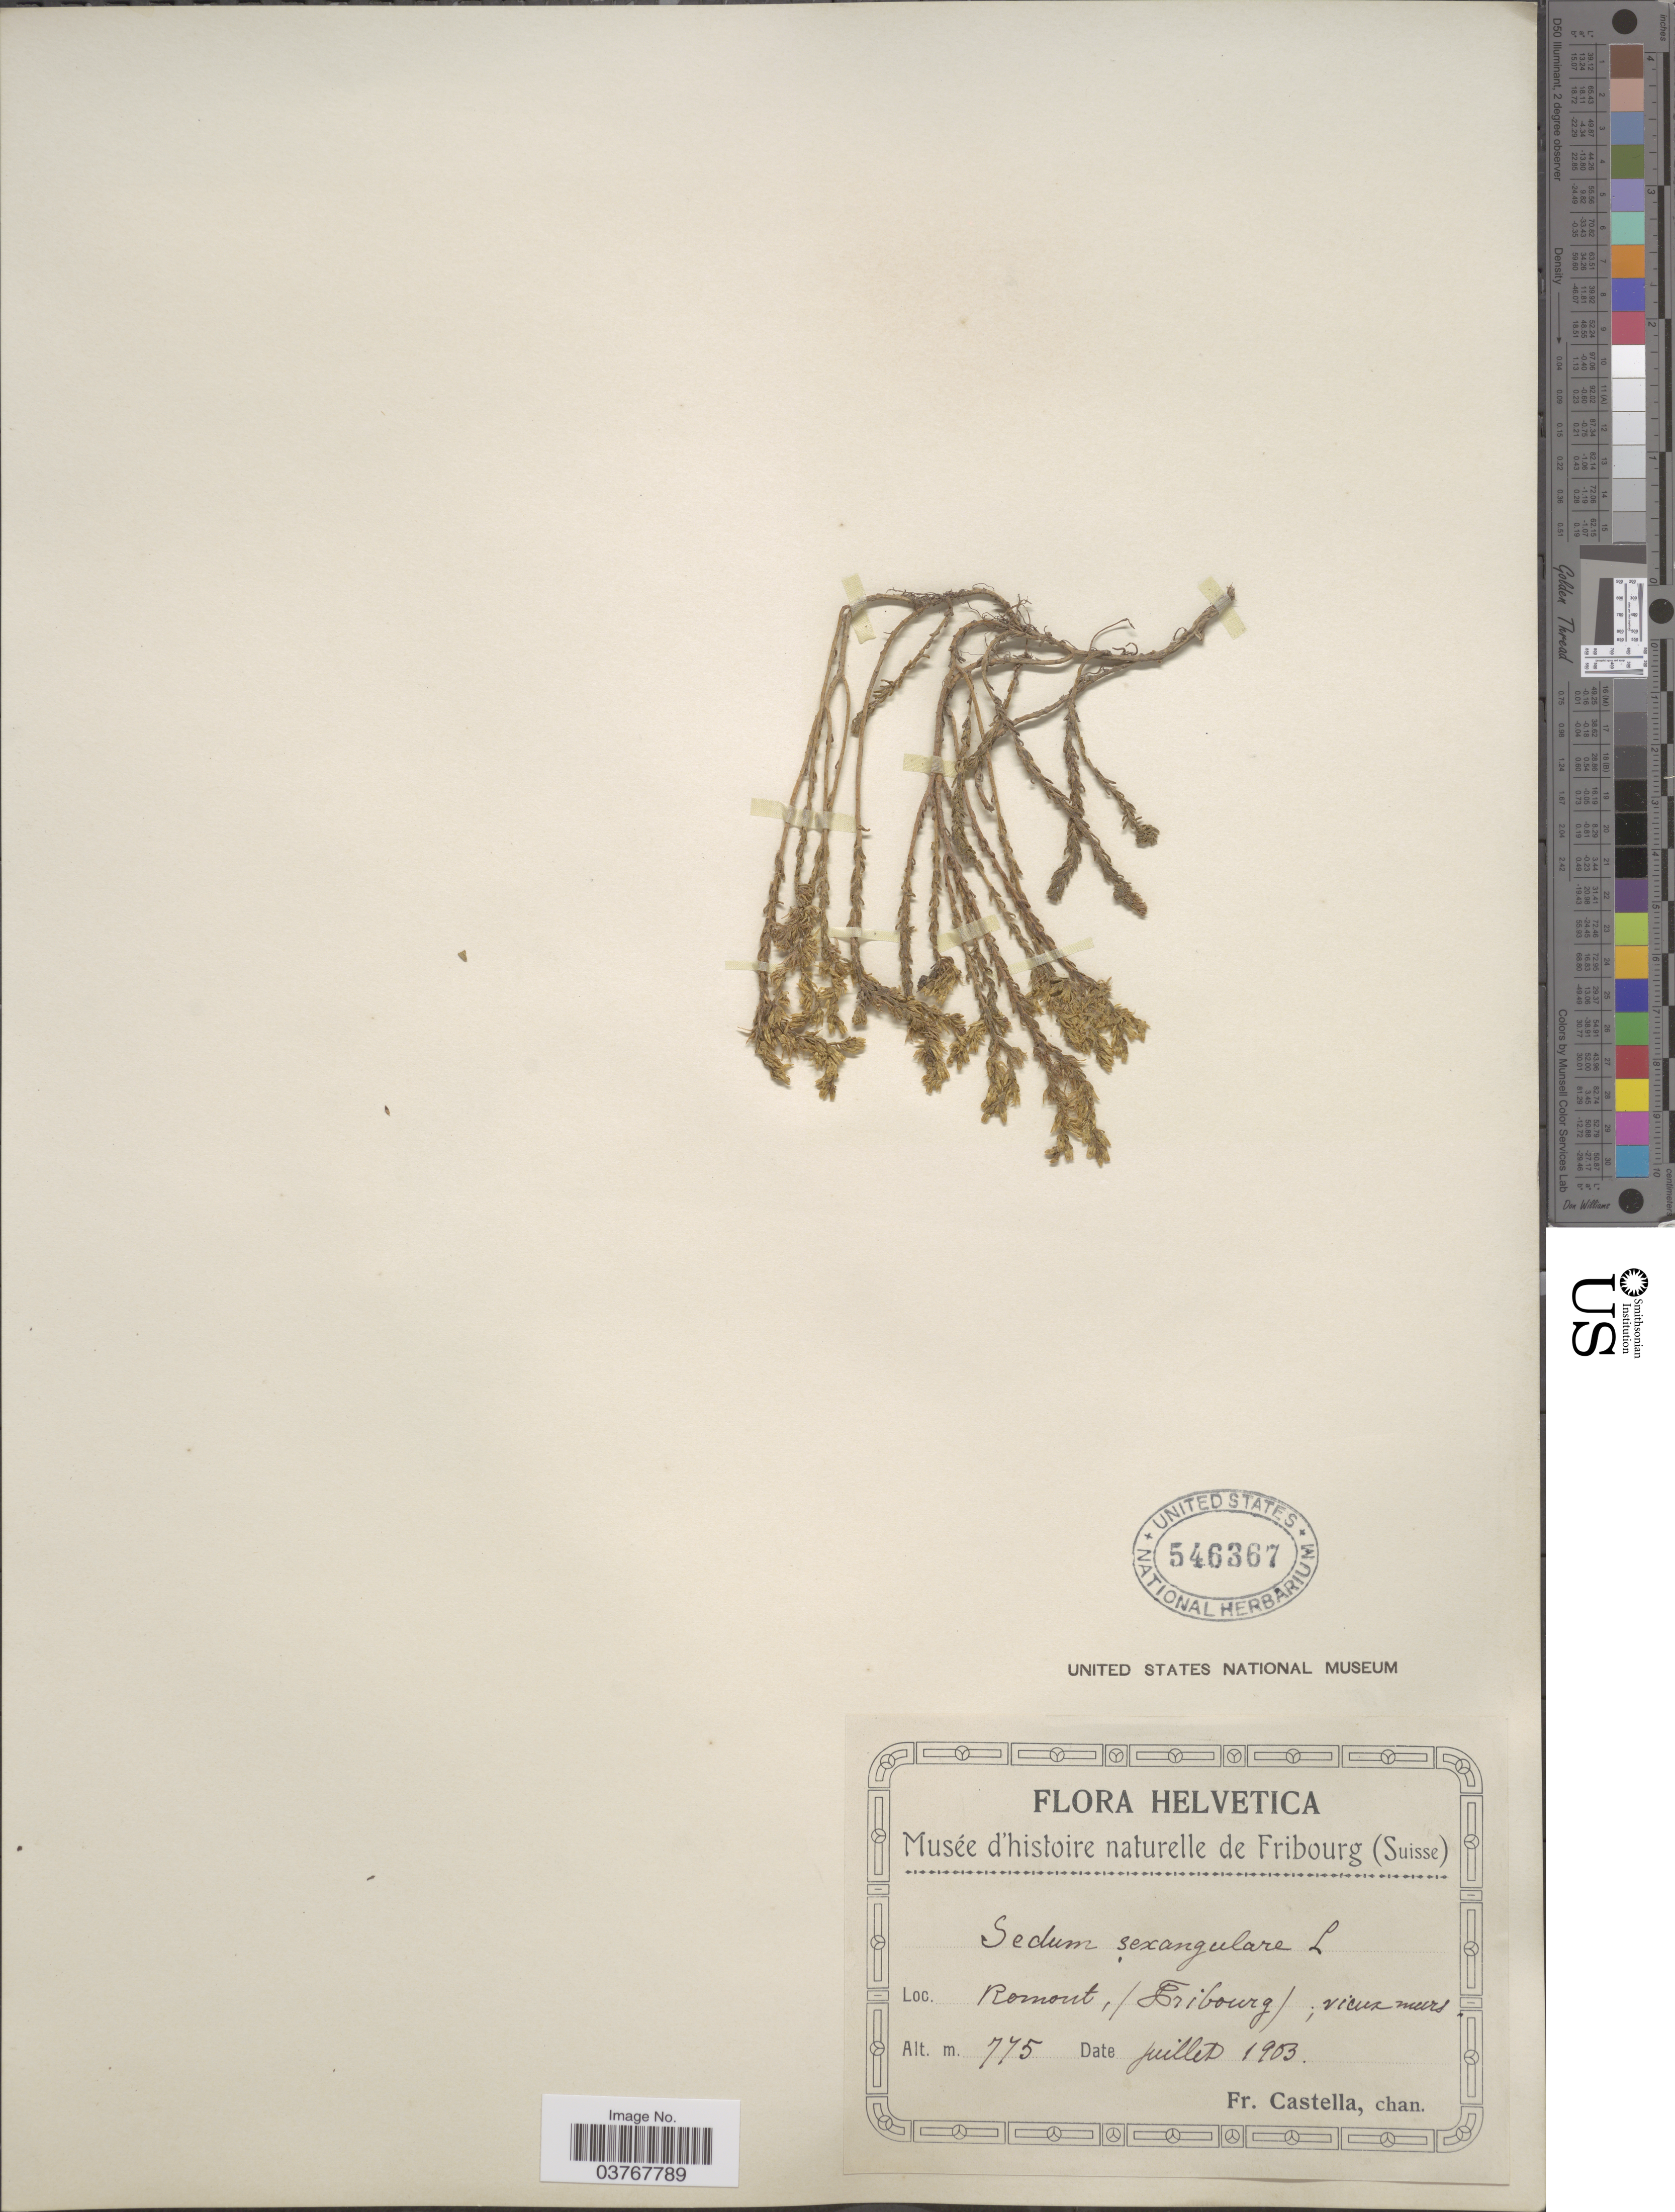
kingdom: Plantae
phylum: Tracheophyta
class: Magnoliopsida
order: Saxifragales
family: Crassulaceae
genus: Sedum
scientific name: Sedum sexangulare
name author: L.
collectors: Fr. Castella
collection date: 1903-07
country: Switzerland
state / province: Fribourg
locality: Helvetica. Romont.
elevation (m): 775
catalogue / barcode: US 546367